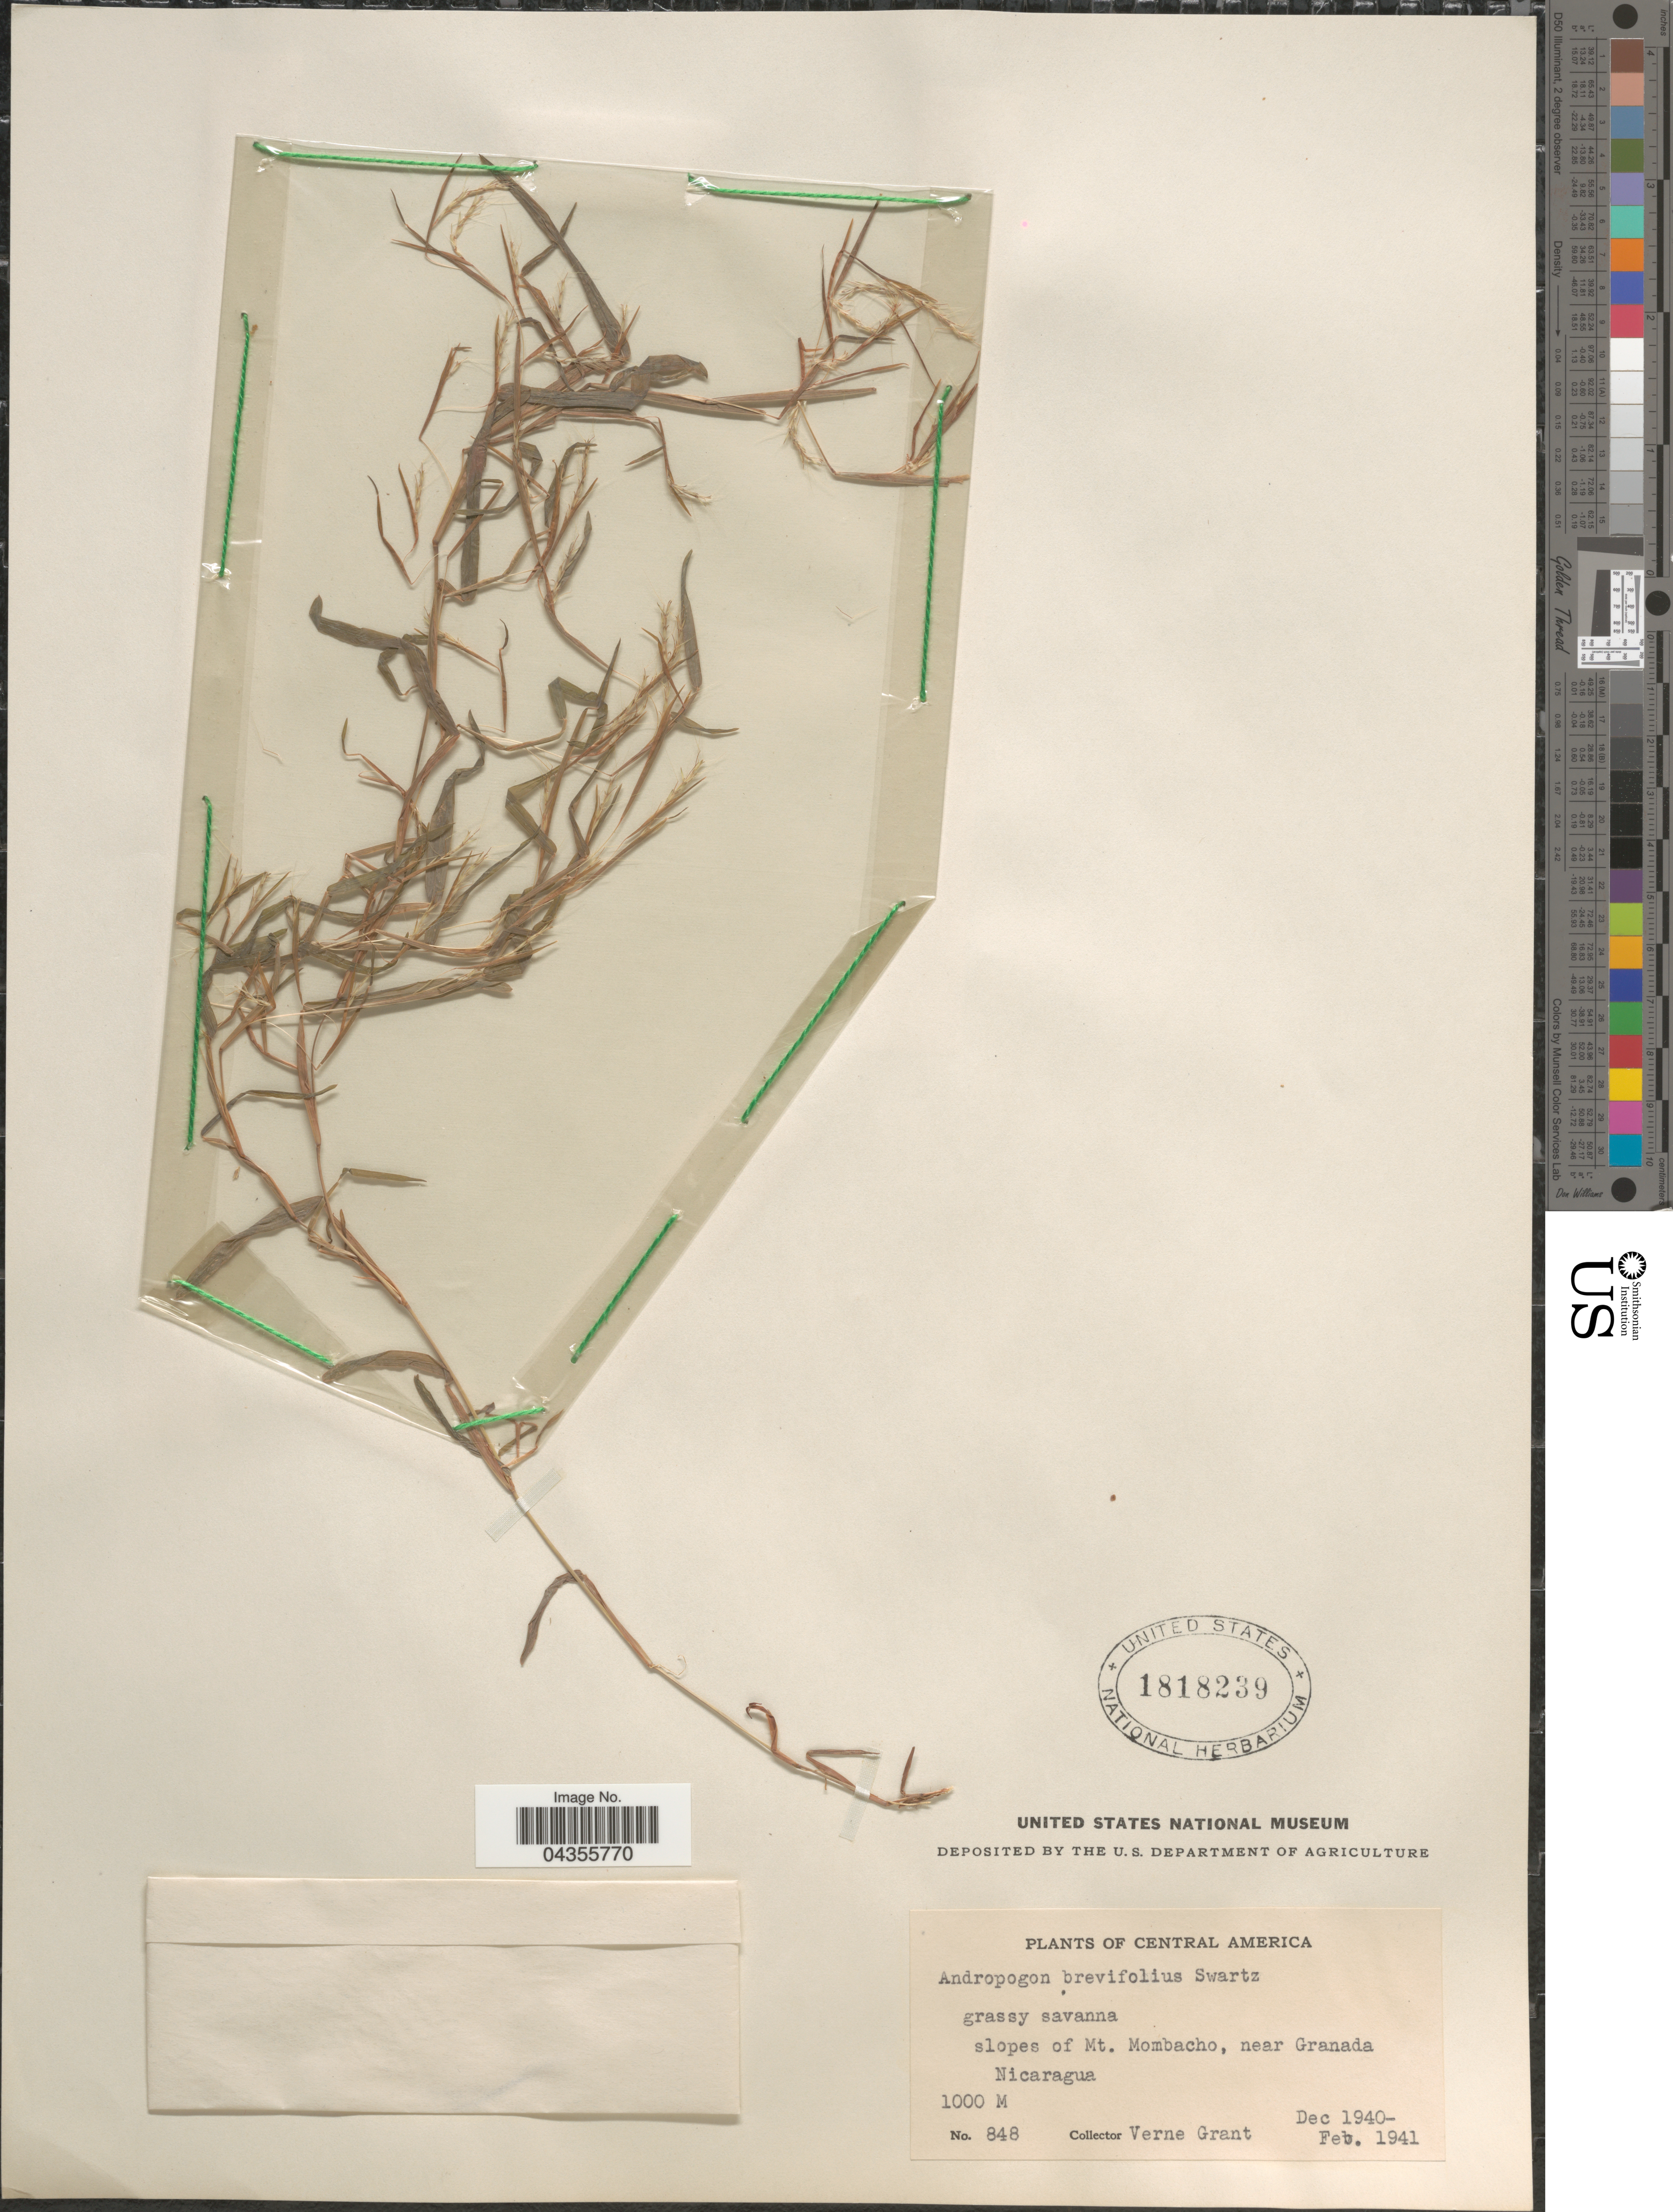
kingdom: Plantae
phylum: Tracheophyta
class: Liliopsida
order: Poales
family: Poaceae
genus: Schizachyrium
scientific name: Schizachyrium brevifolium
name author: (Sw.) Nees ex Büse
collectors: V. Grant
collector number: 848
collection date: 1940-12/1941-02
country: Nicaragua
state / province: Granada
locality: Grassy savanna slopes of Mt. Mombacho, near Granada.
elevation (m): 1000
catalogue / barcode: US 1818239